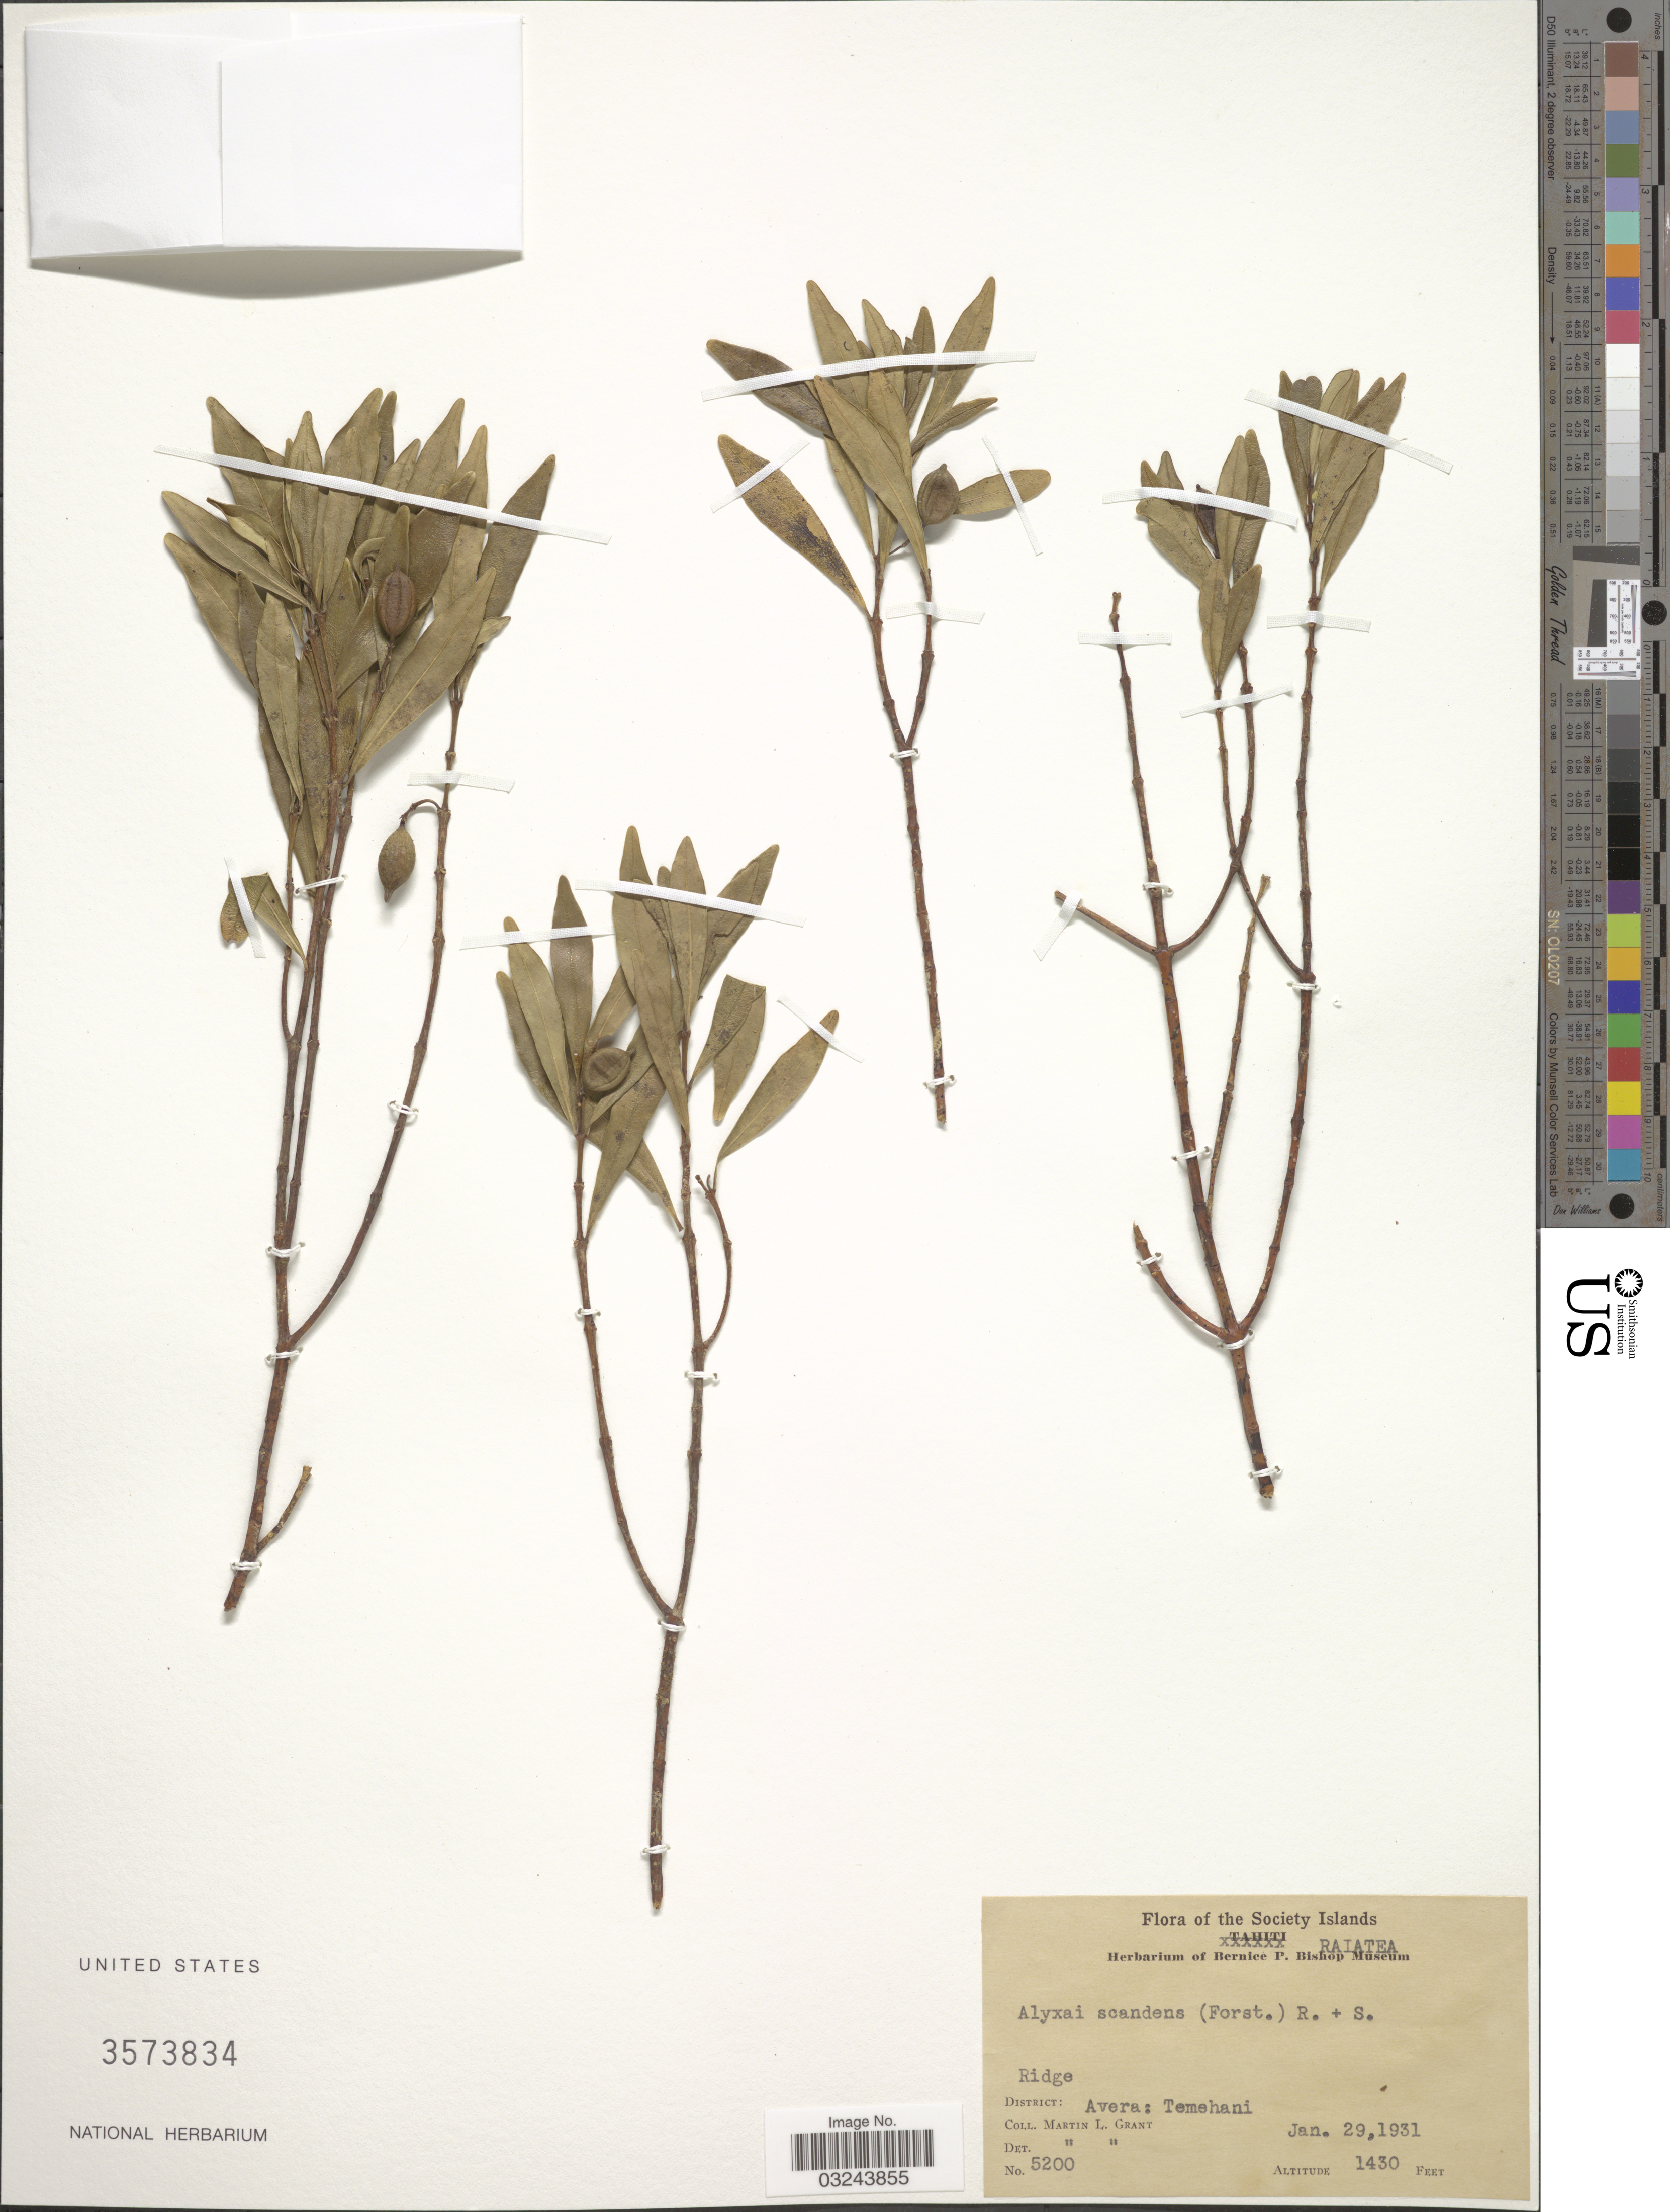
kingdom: Plantae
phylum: Tracheophyta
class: Magnoliopsida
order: Gentianales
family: Apocynaceae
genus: Alyxia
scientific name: Alyxia scandens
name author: (J.R. Forst. & G. Forst.) Roem. & Schult.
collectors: M. L. Grant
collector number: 5200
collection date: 1931-01-29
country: French Polynesia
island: Raiatea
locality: Society Islands. Raiatea. District: Avera: Temehani.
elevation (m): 436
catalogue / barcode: US 3573834